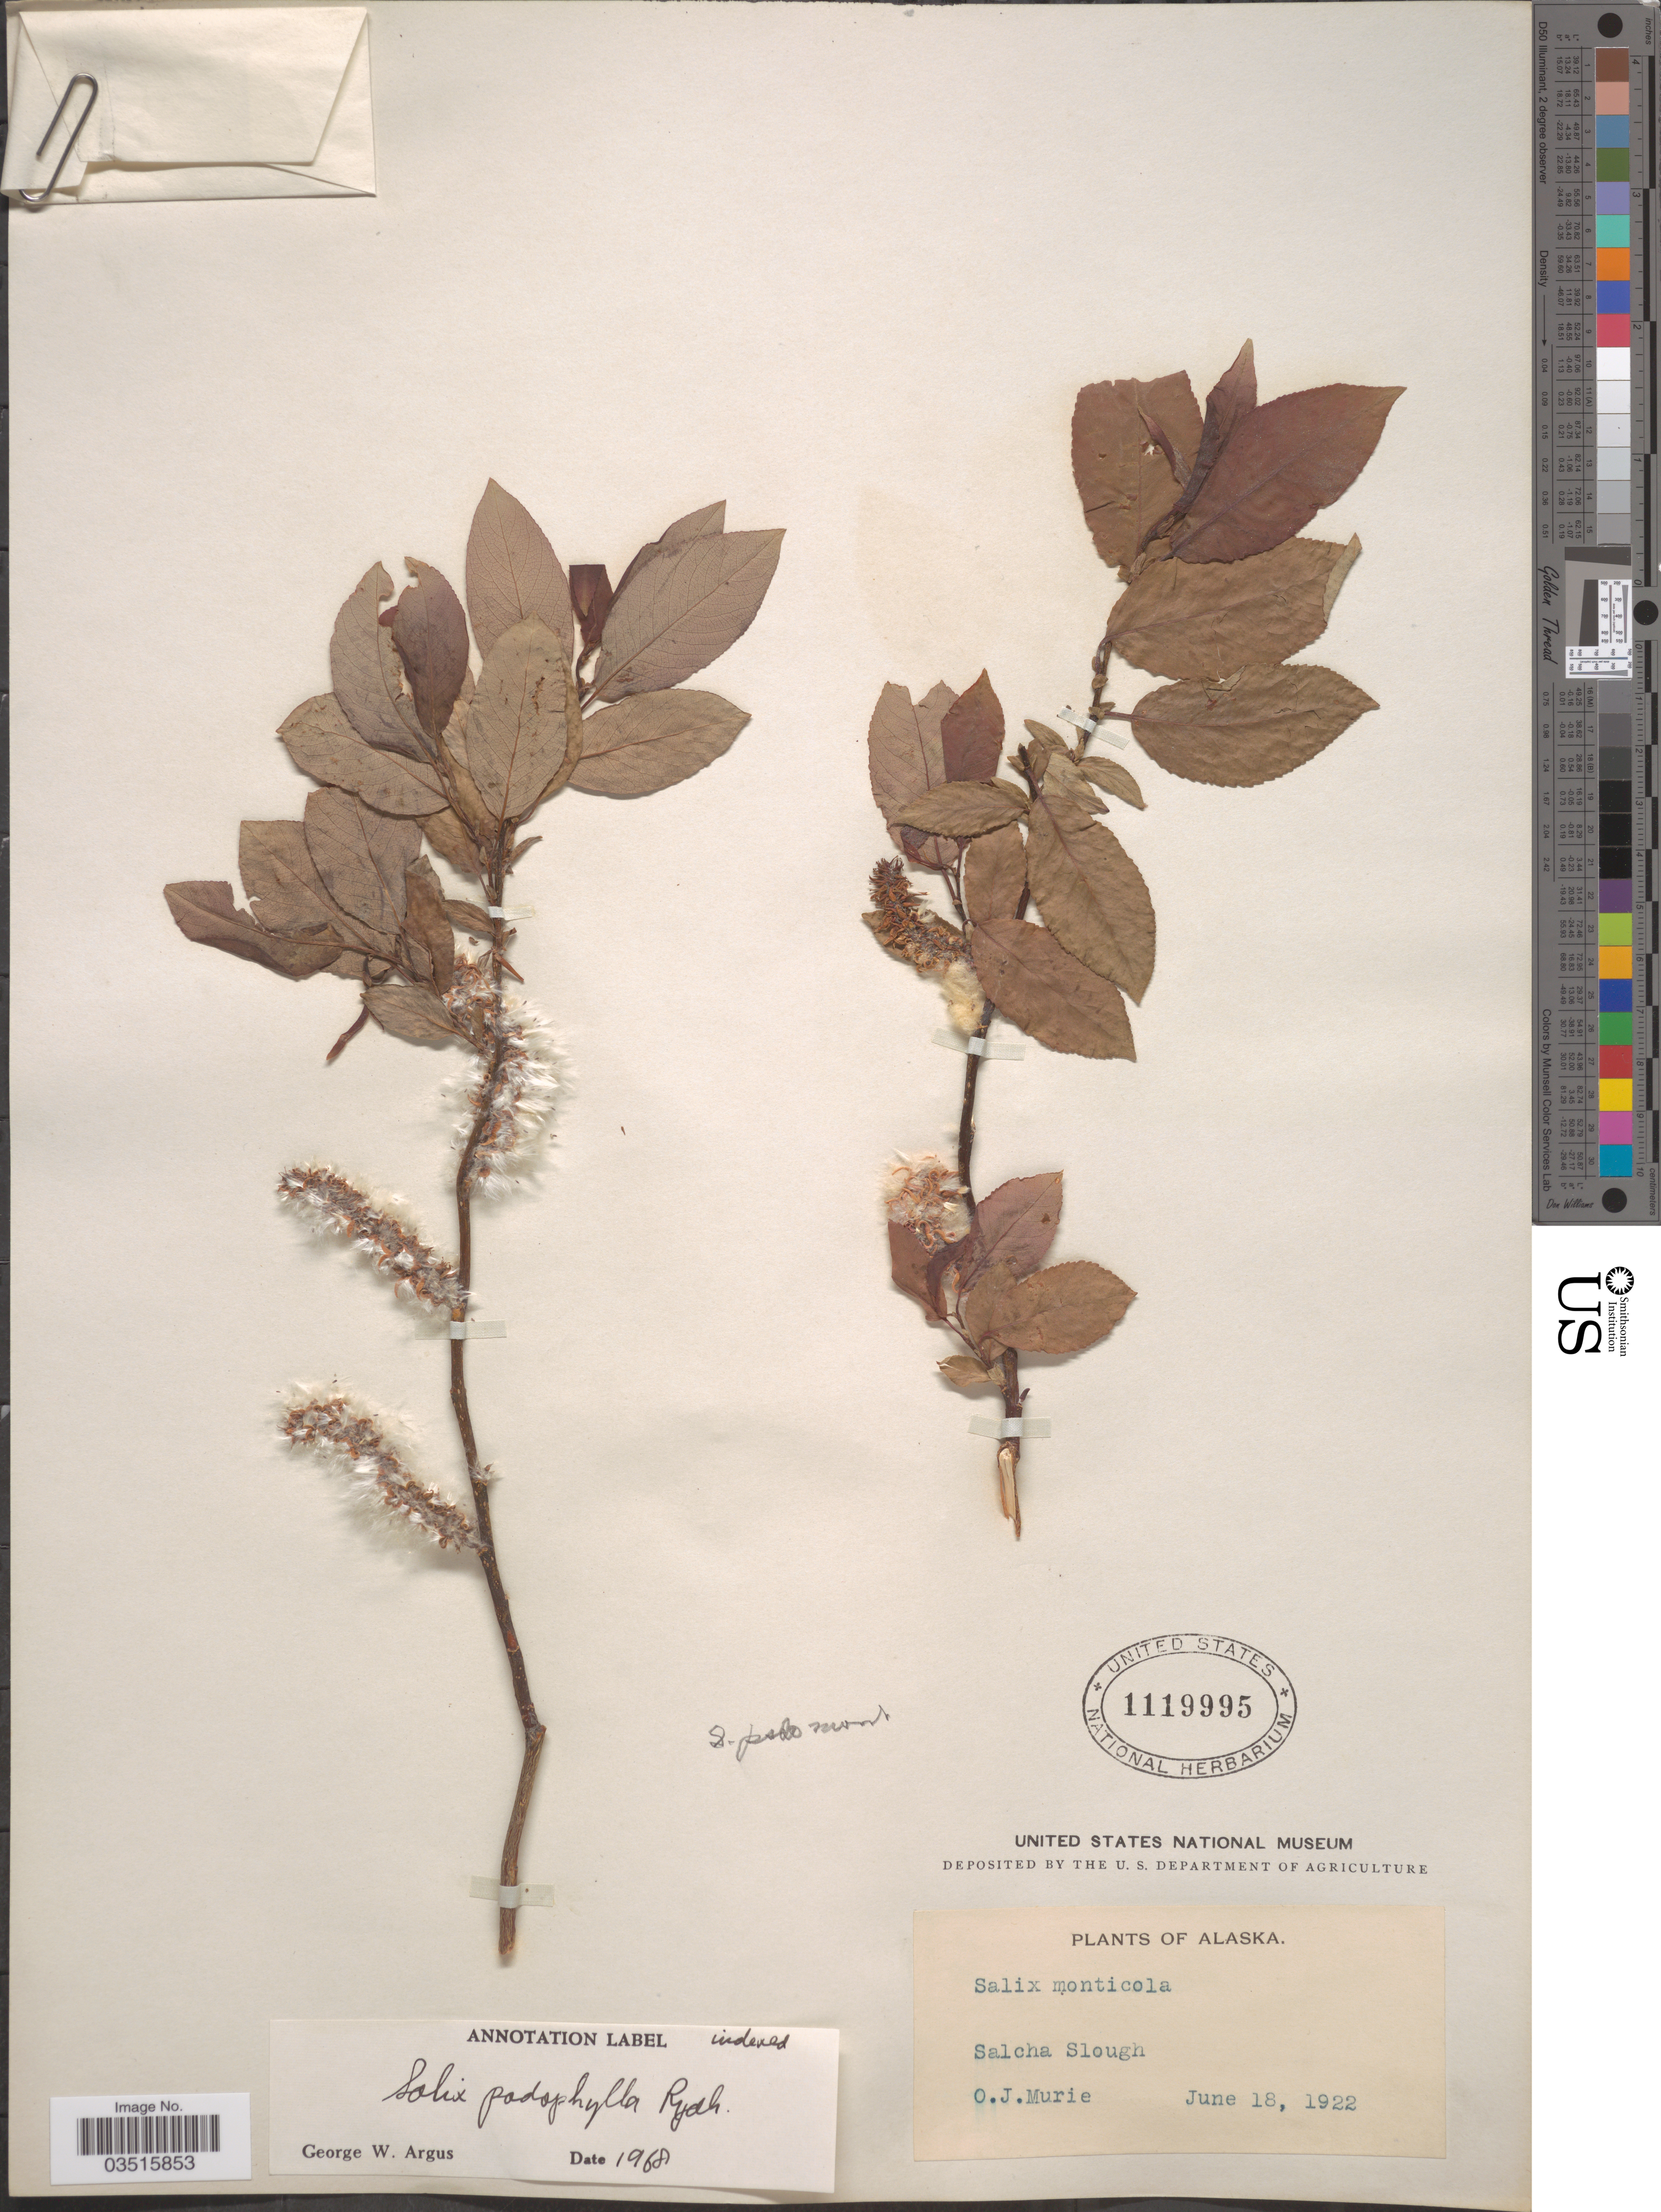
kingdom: Plantae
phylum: Tracheophyta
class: Magnoliopsida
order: Malpighiales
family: Salicaceae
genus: Salix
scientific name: Salix monticola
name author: Bebb.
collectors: O. Murie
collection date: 1922-06-18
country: United States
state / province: Alaska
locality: Salcha Slough.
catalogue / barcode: US 1119995